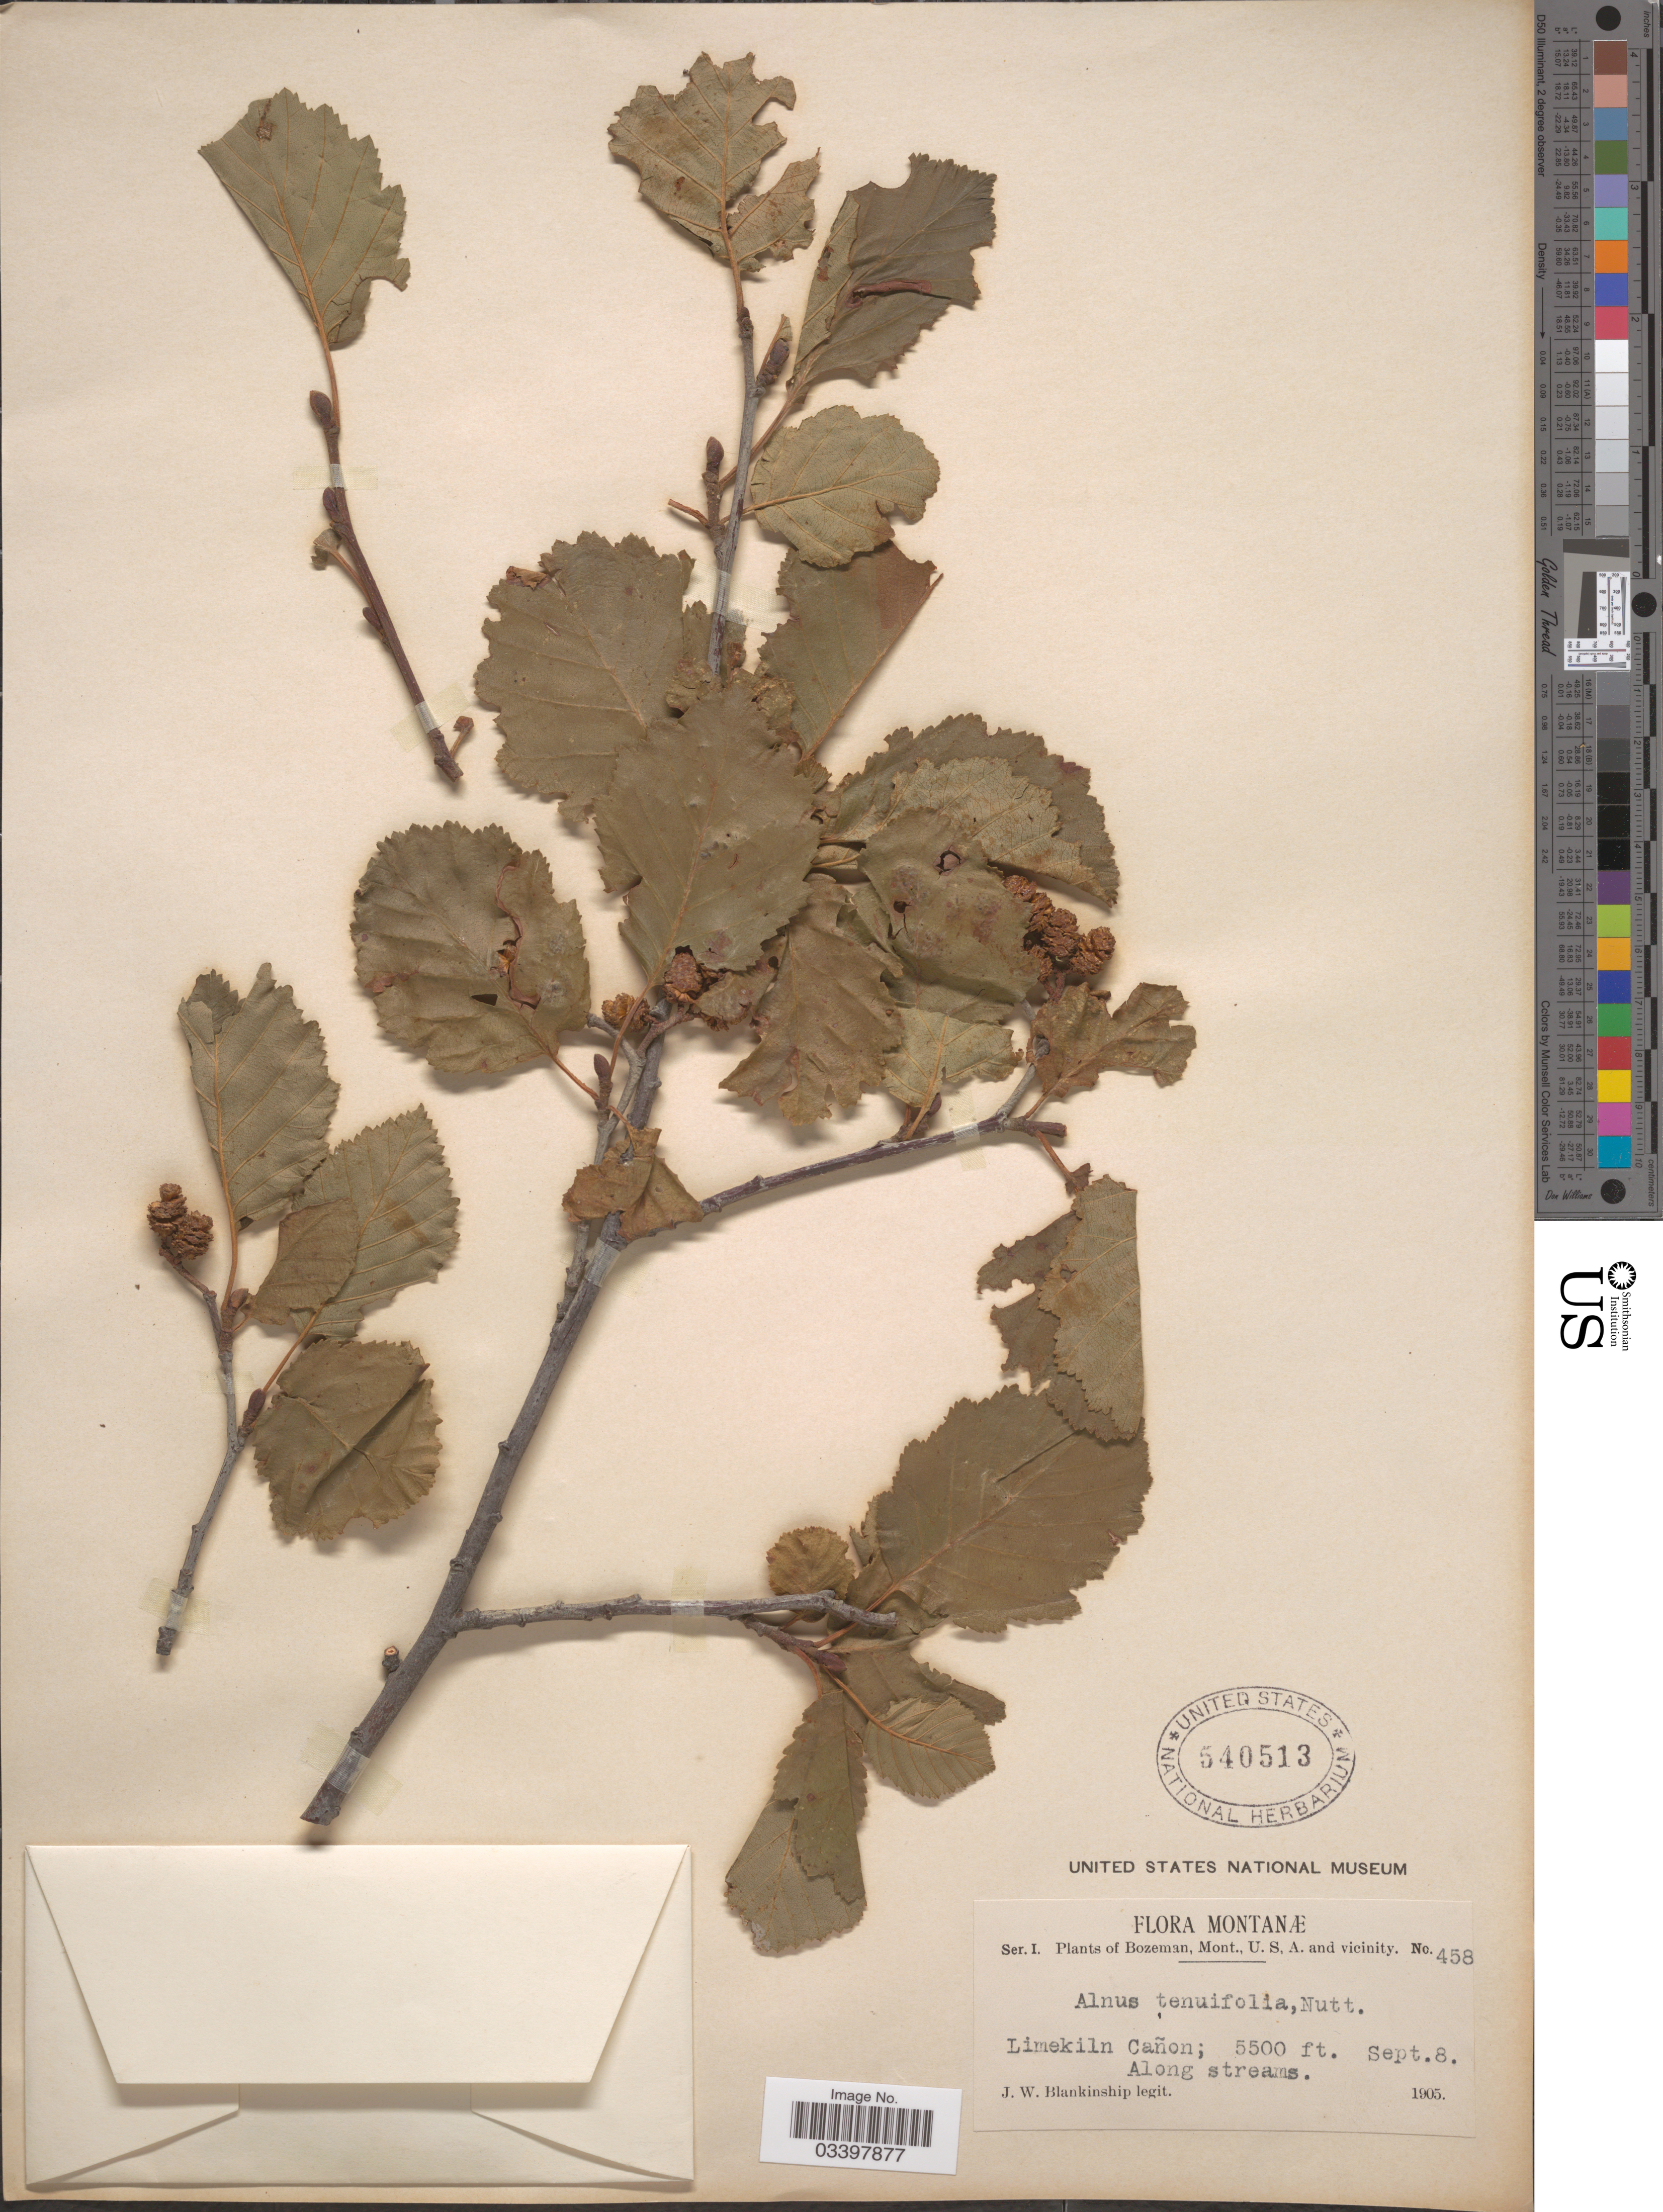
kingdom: Plantae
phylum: Tracheophyta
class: Magnoliopsida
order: Fagales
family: Betulaceae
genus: Alnus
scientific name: Alnus incana subsp. tenuifolia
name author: (Nutt.) Breitung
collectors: J. W. Blankinship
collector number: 458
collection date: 1905-09-08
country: United States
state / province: Montana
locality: Bozeman., U.S.A. and vicinity. Limekiln Cañon.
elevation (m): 1676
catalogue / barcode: US 540513